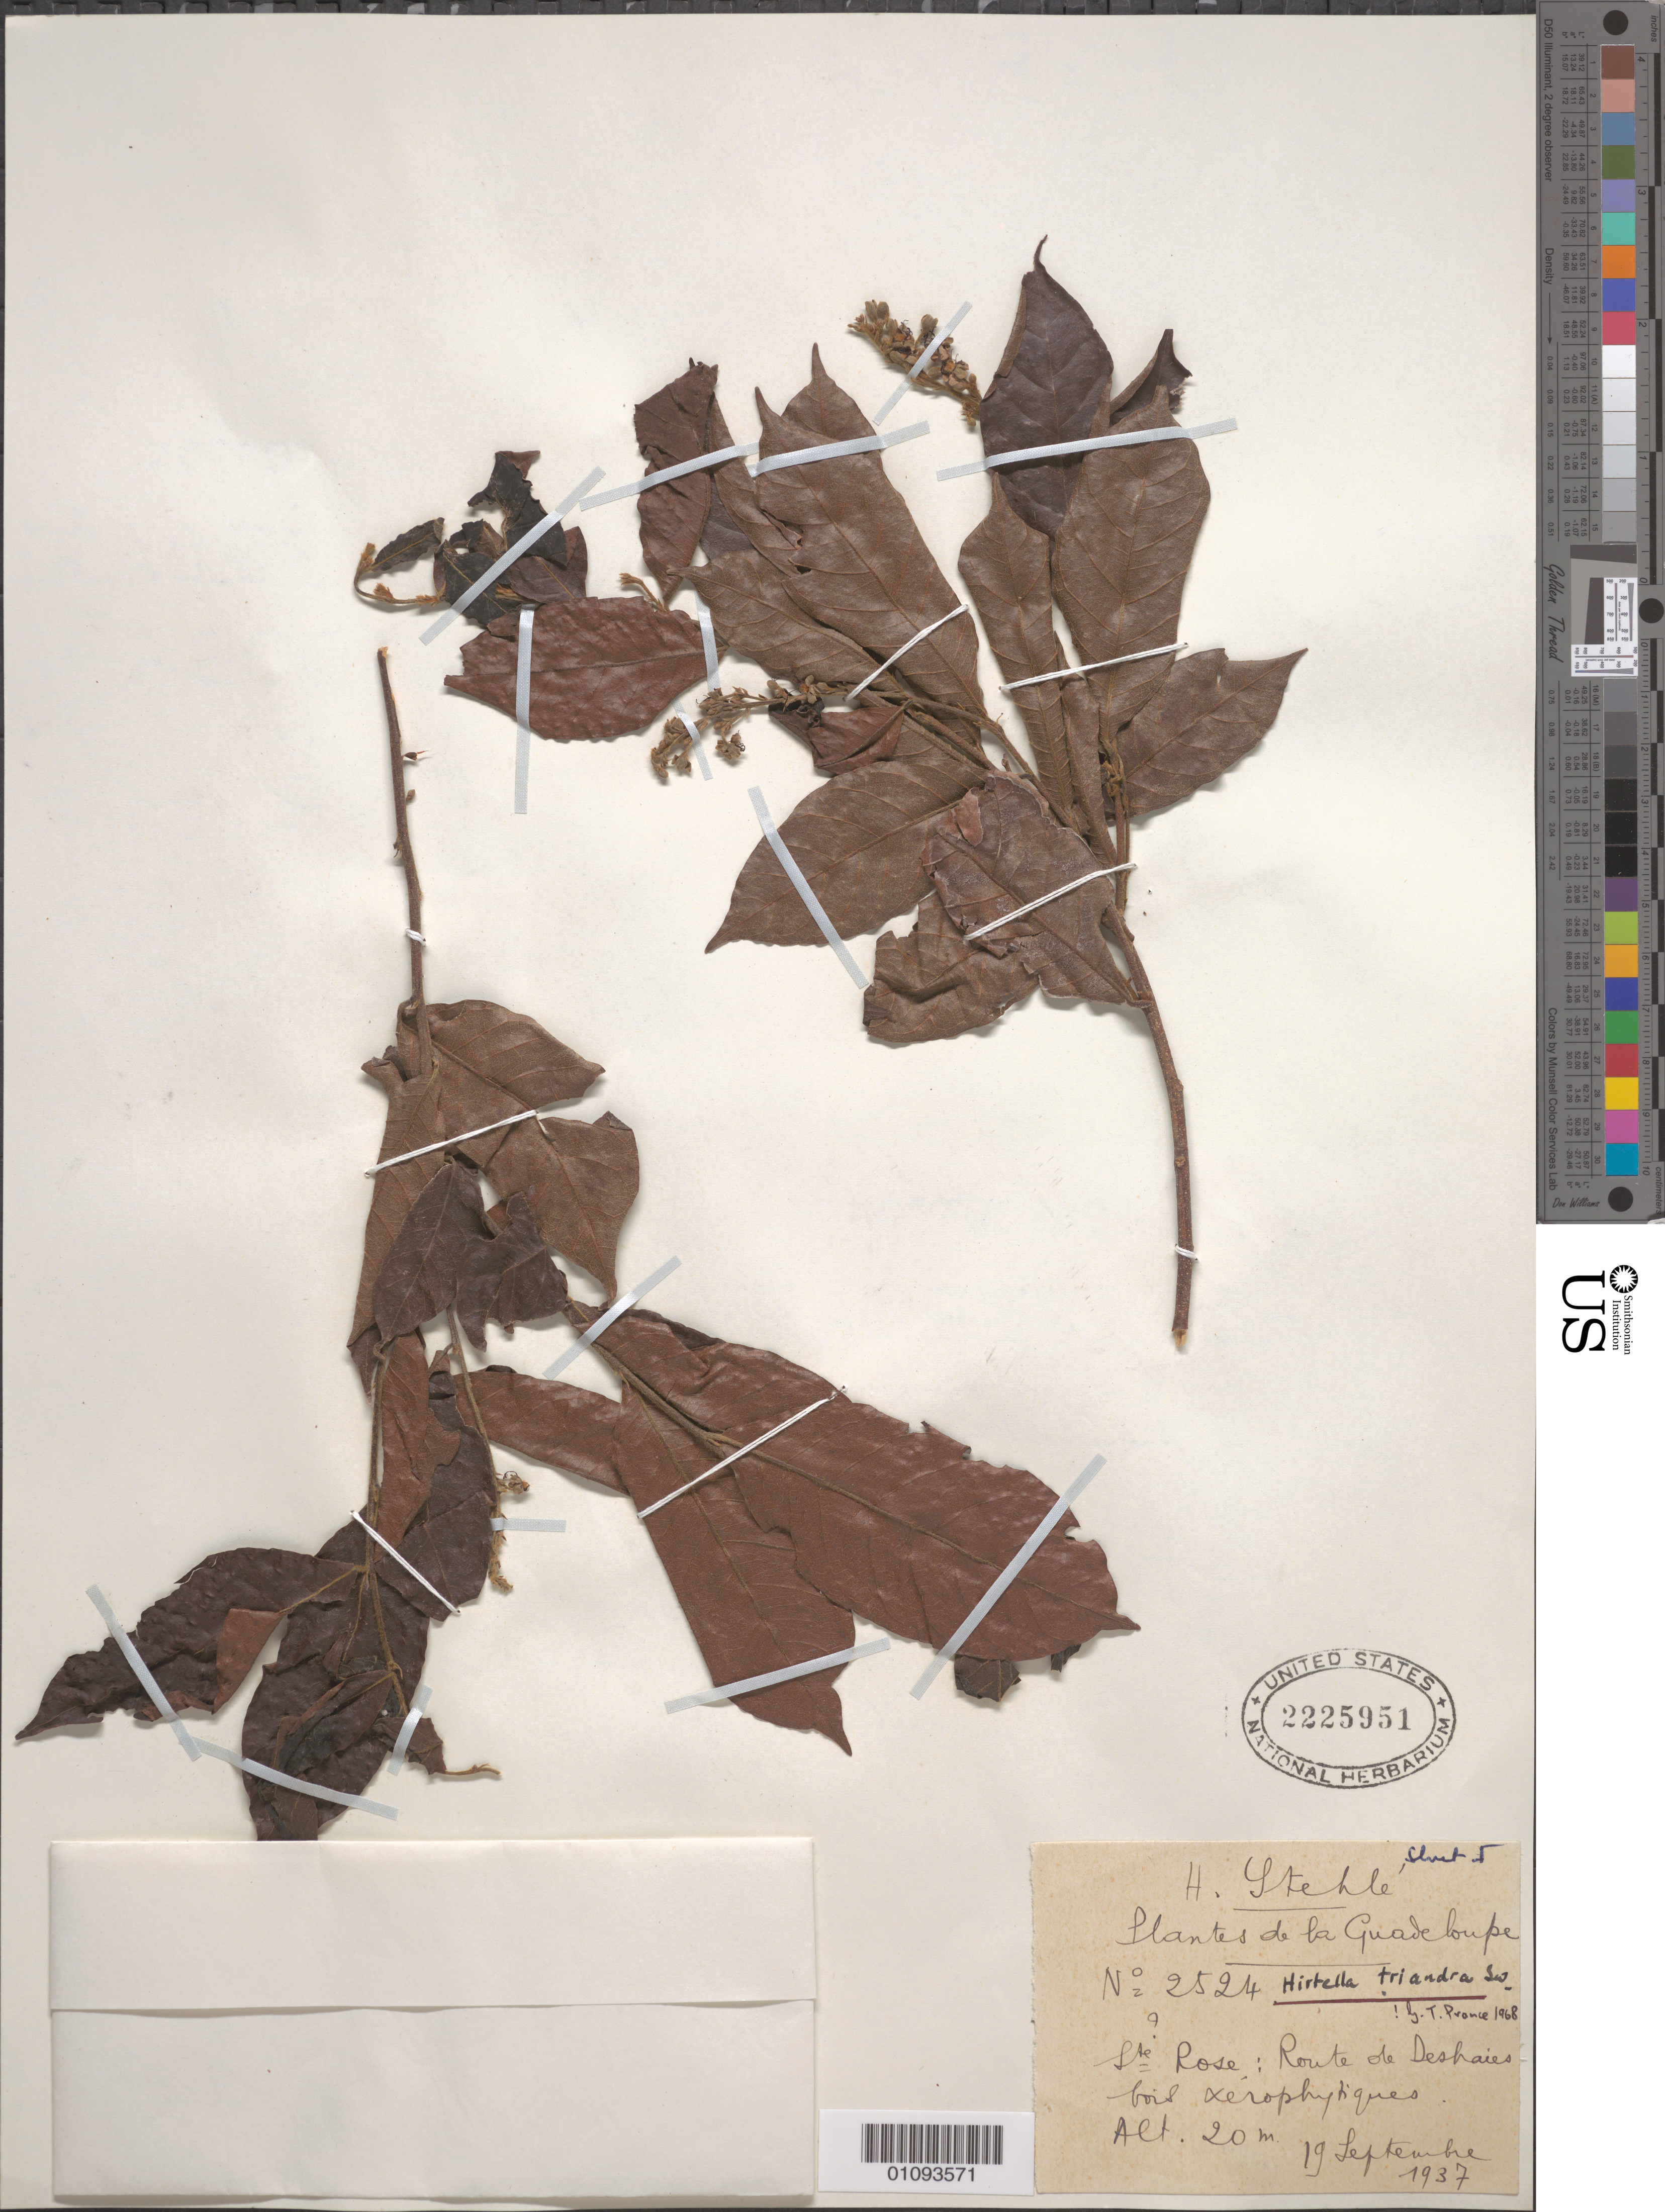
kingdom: Plantae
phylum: Tracheophyta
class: Magnoliopsida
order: Malpighiales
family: Chrysobalanaceae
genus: Hirtella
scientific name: Hirtella triandra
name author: Sw.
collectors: H. Stehlé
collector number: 2524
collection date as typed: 19 Sep 1937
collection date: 1937-09-19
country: Guadeloupe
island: Basse Terre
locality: Ste. Rose: Route de Deshaies bois xerophytiques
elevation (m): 20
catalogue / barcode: US 2225951